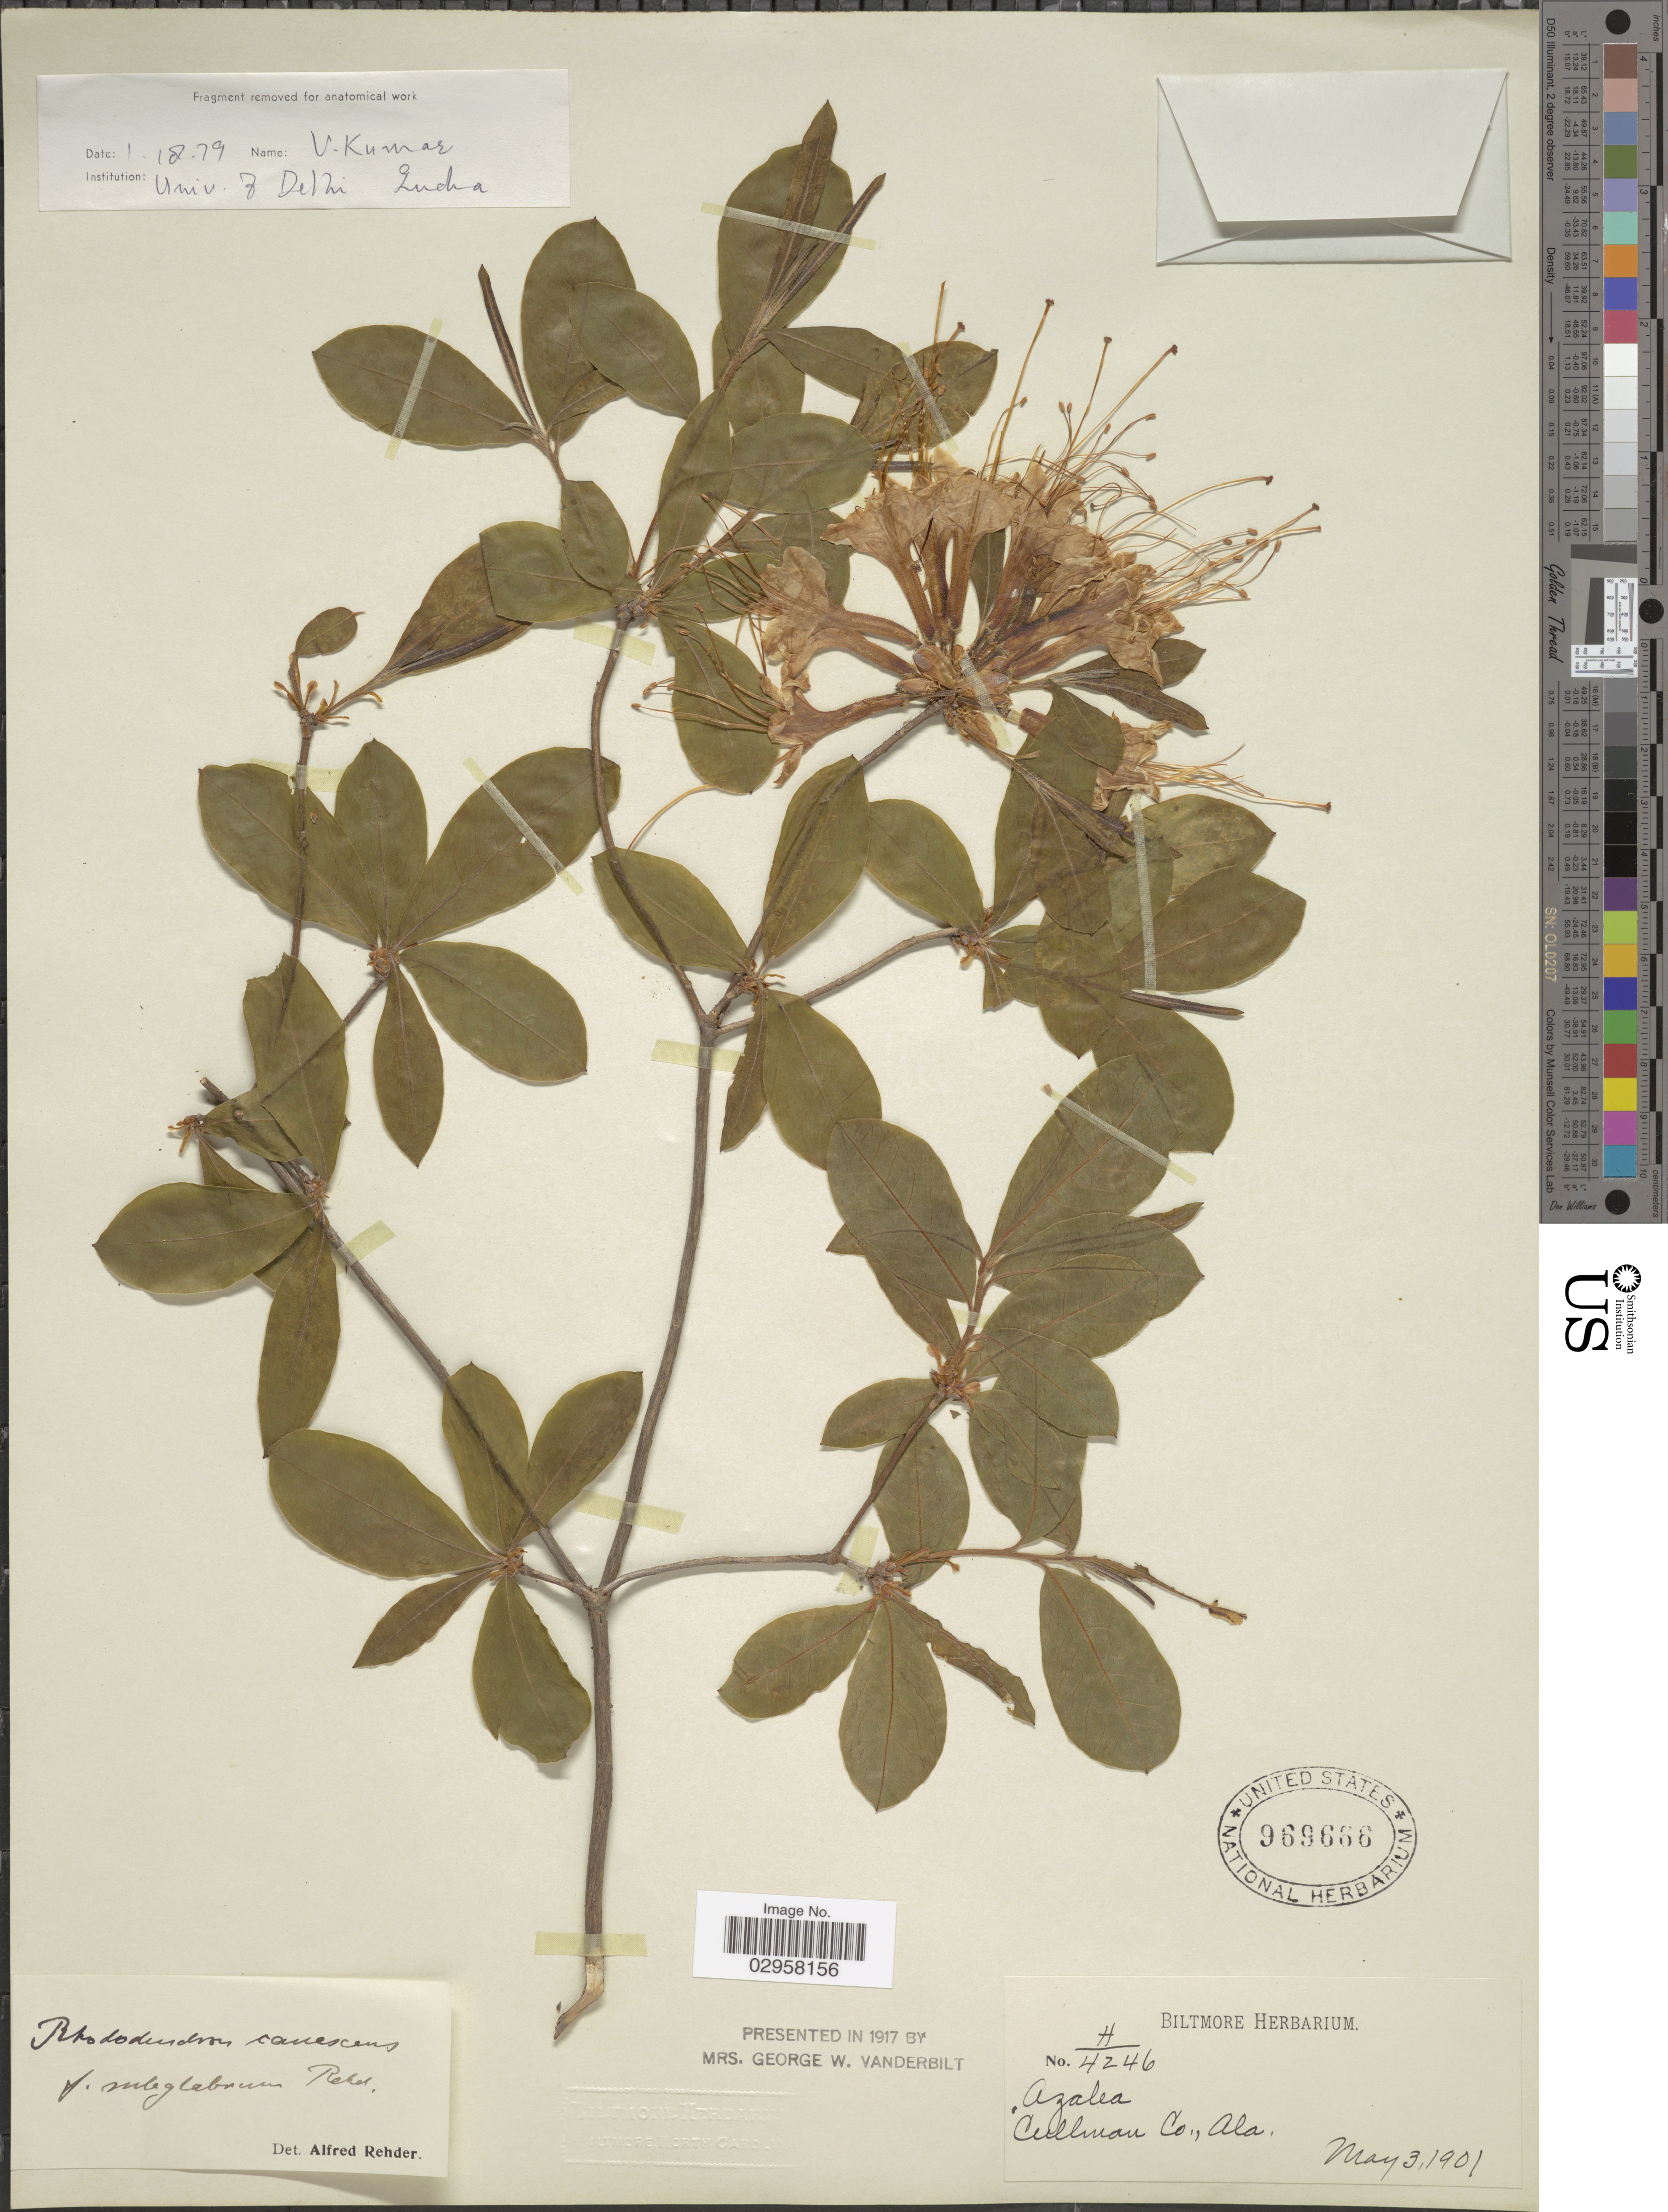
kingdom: Plantae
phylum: Tracheophyta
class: Magnoliopsida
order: Ericales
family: Ericaceae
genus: Rhododendron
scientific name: Rhododendron canescens f. subglabrum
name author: Rehder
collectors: ex herb. Biltmore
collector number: H/4346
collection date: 1901-05-03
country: United States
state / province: Alabama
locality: Cullman Co.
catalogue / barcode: US 969666